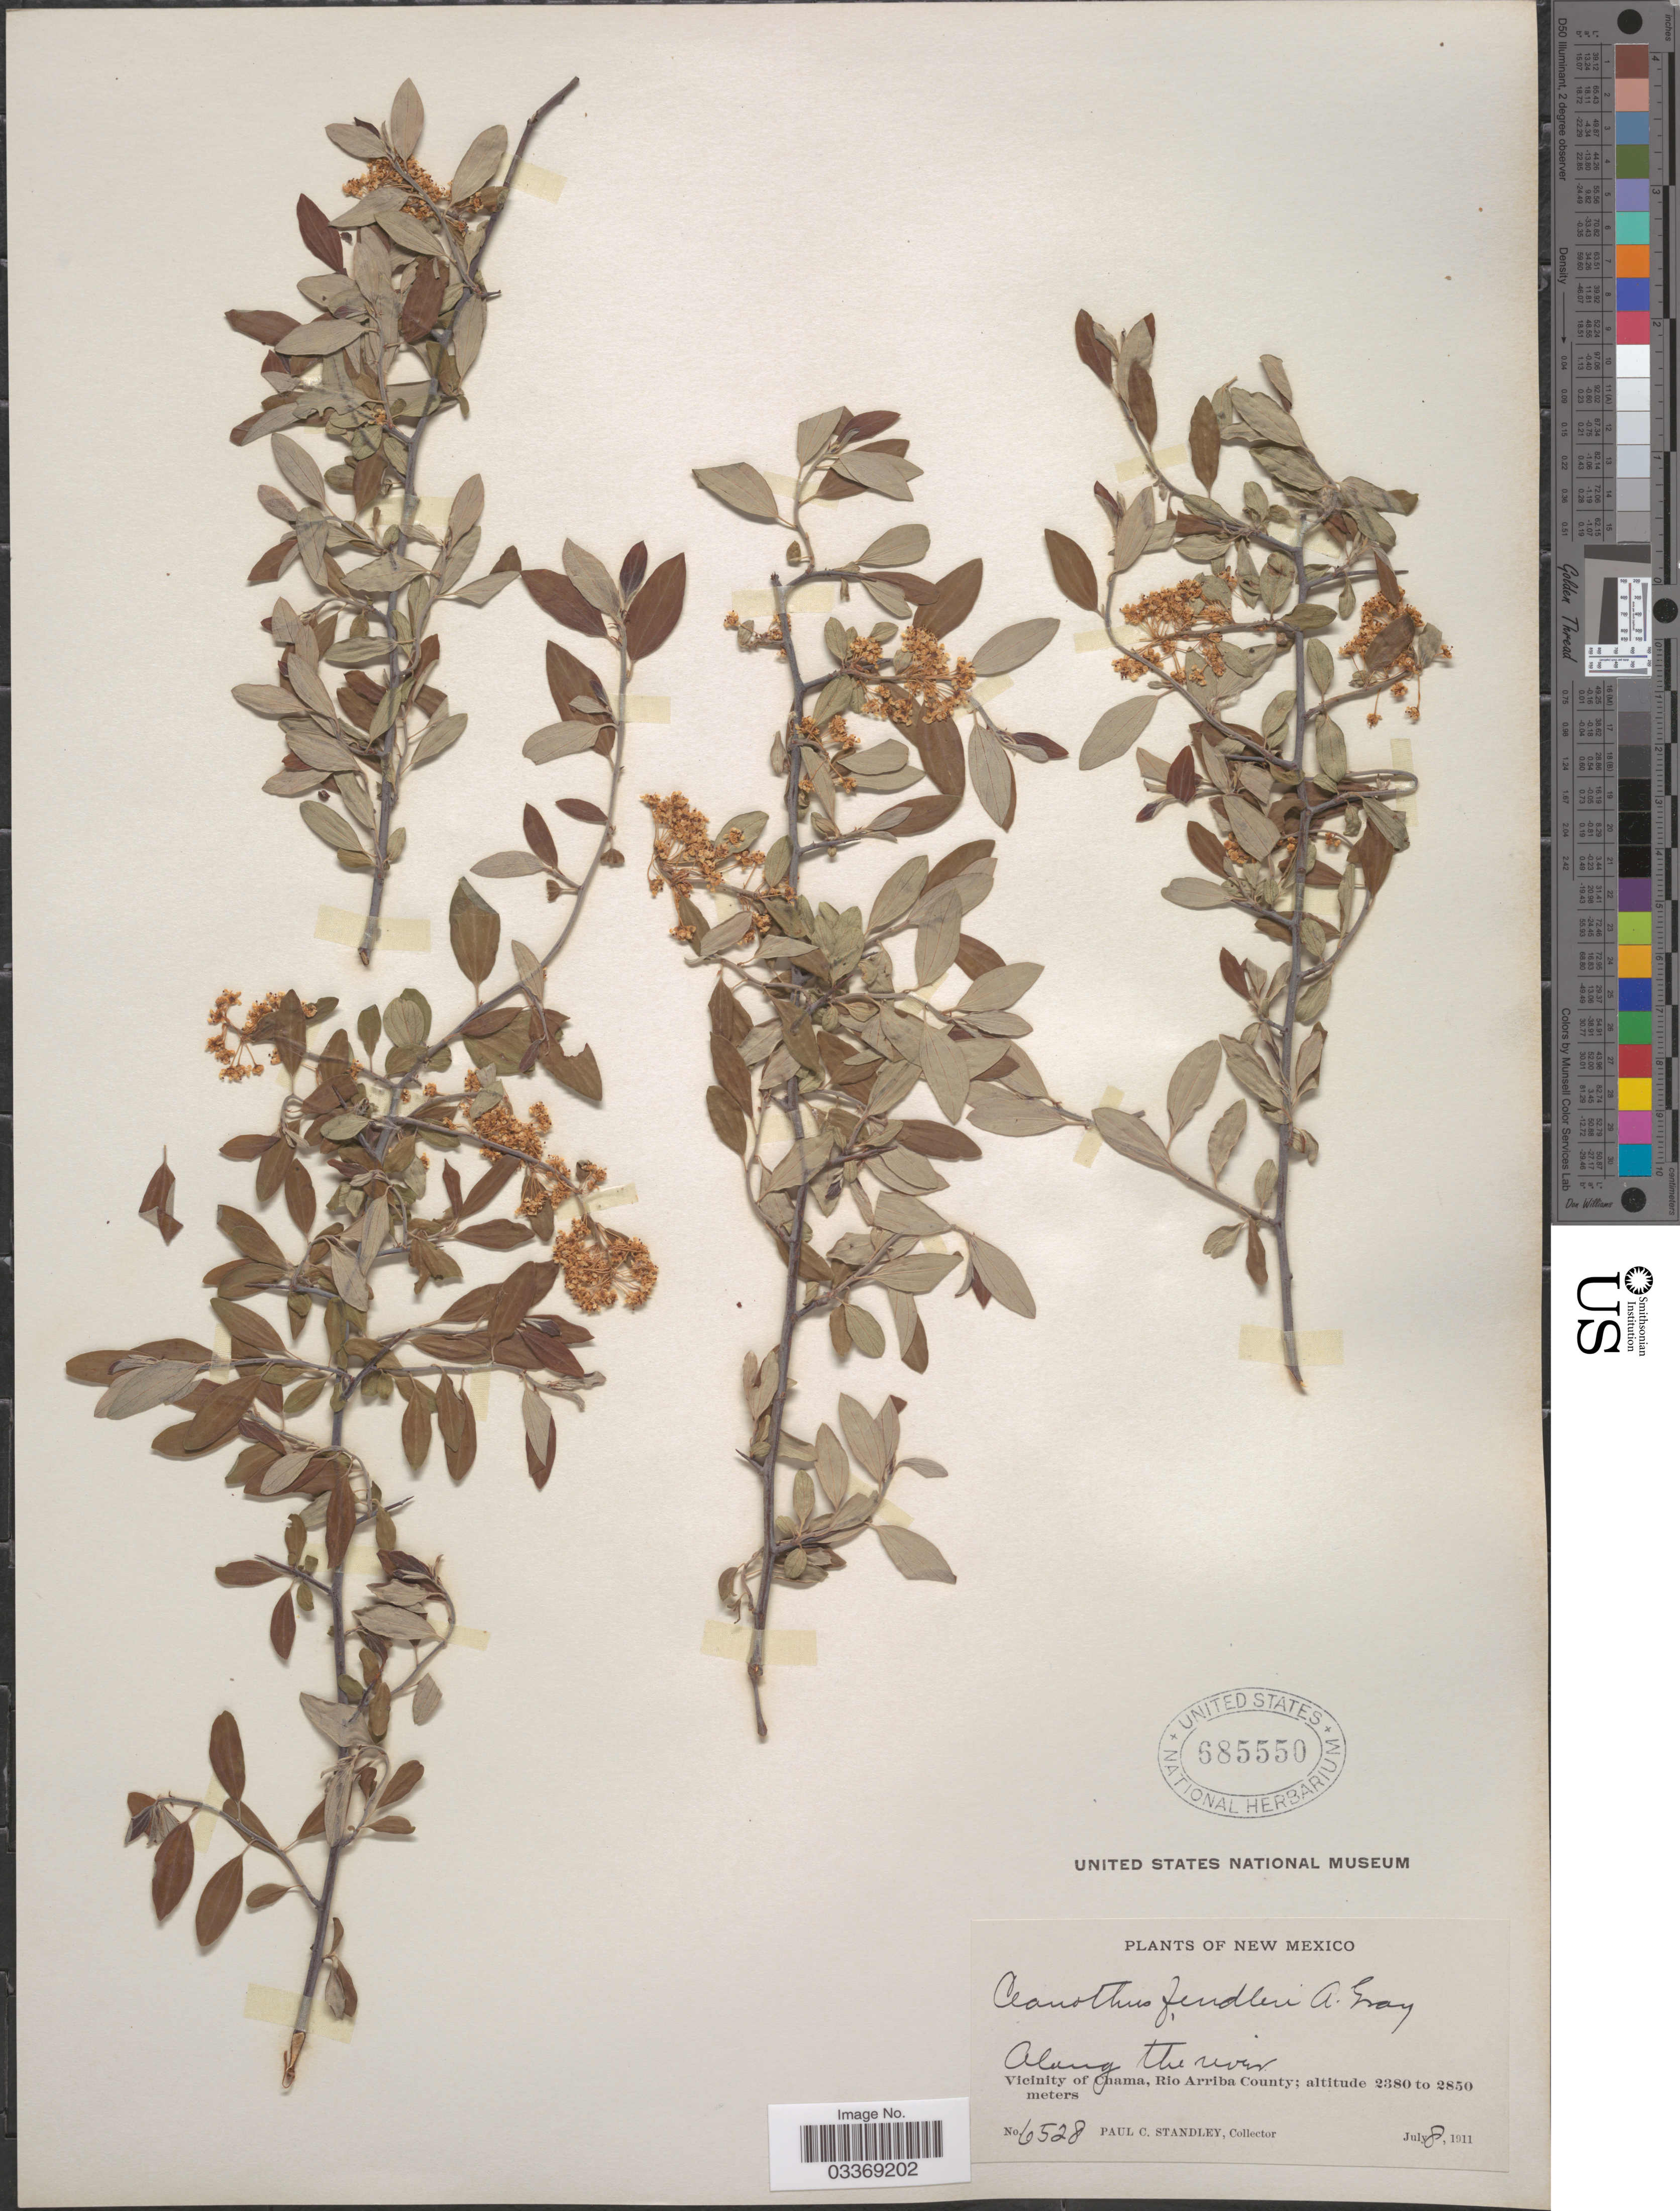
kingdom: Plantae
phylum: Tracheophyta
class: Magnoliopsida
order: Rosales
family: Rhamnaceae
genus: Ceanothus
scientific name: Ceanothus fendleri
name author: A. Gray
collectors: P. C. Standley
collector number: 6528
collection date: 1911-07-08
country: United States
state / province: New Mexico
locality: Along the river, Vicinity of Chama, Rio Arriba County.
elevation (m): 2380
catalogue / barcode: US 685550